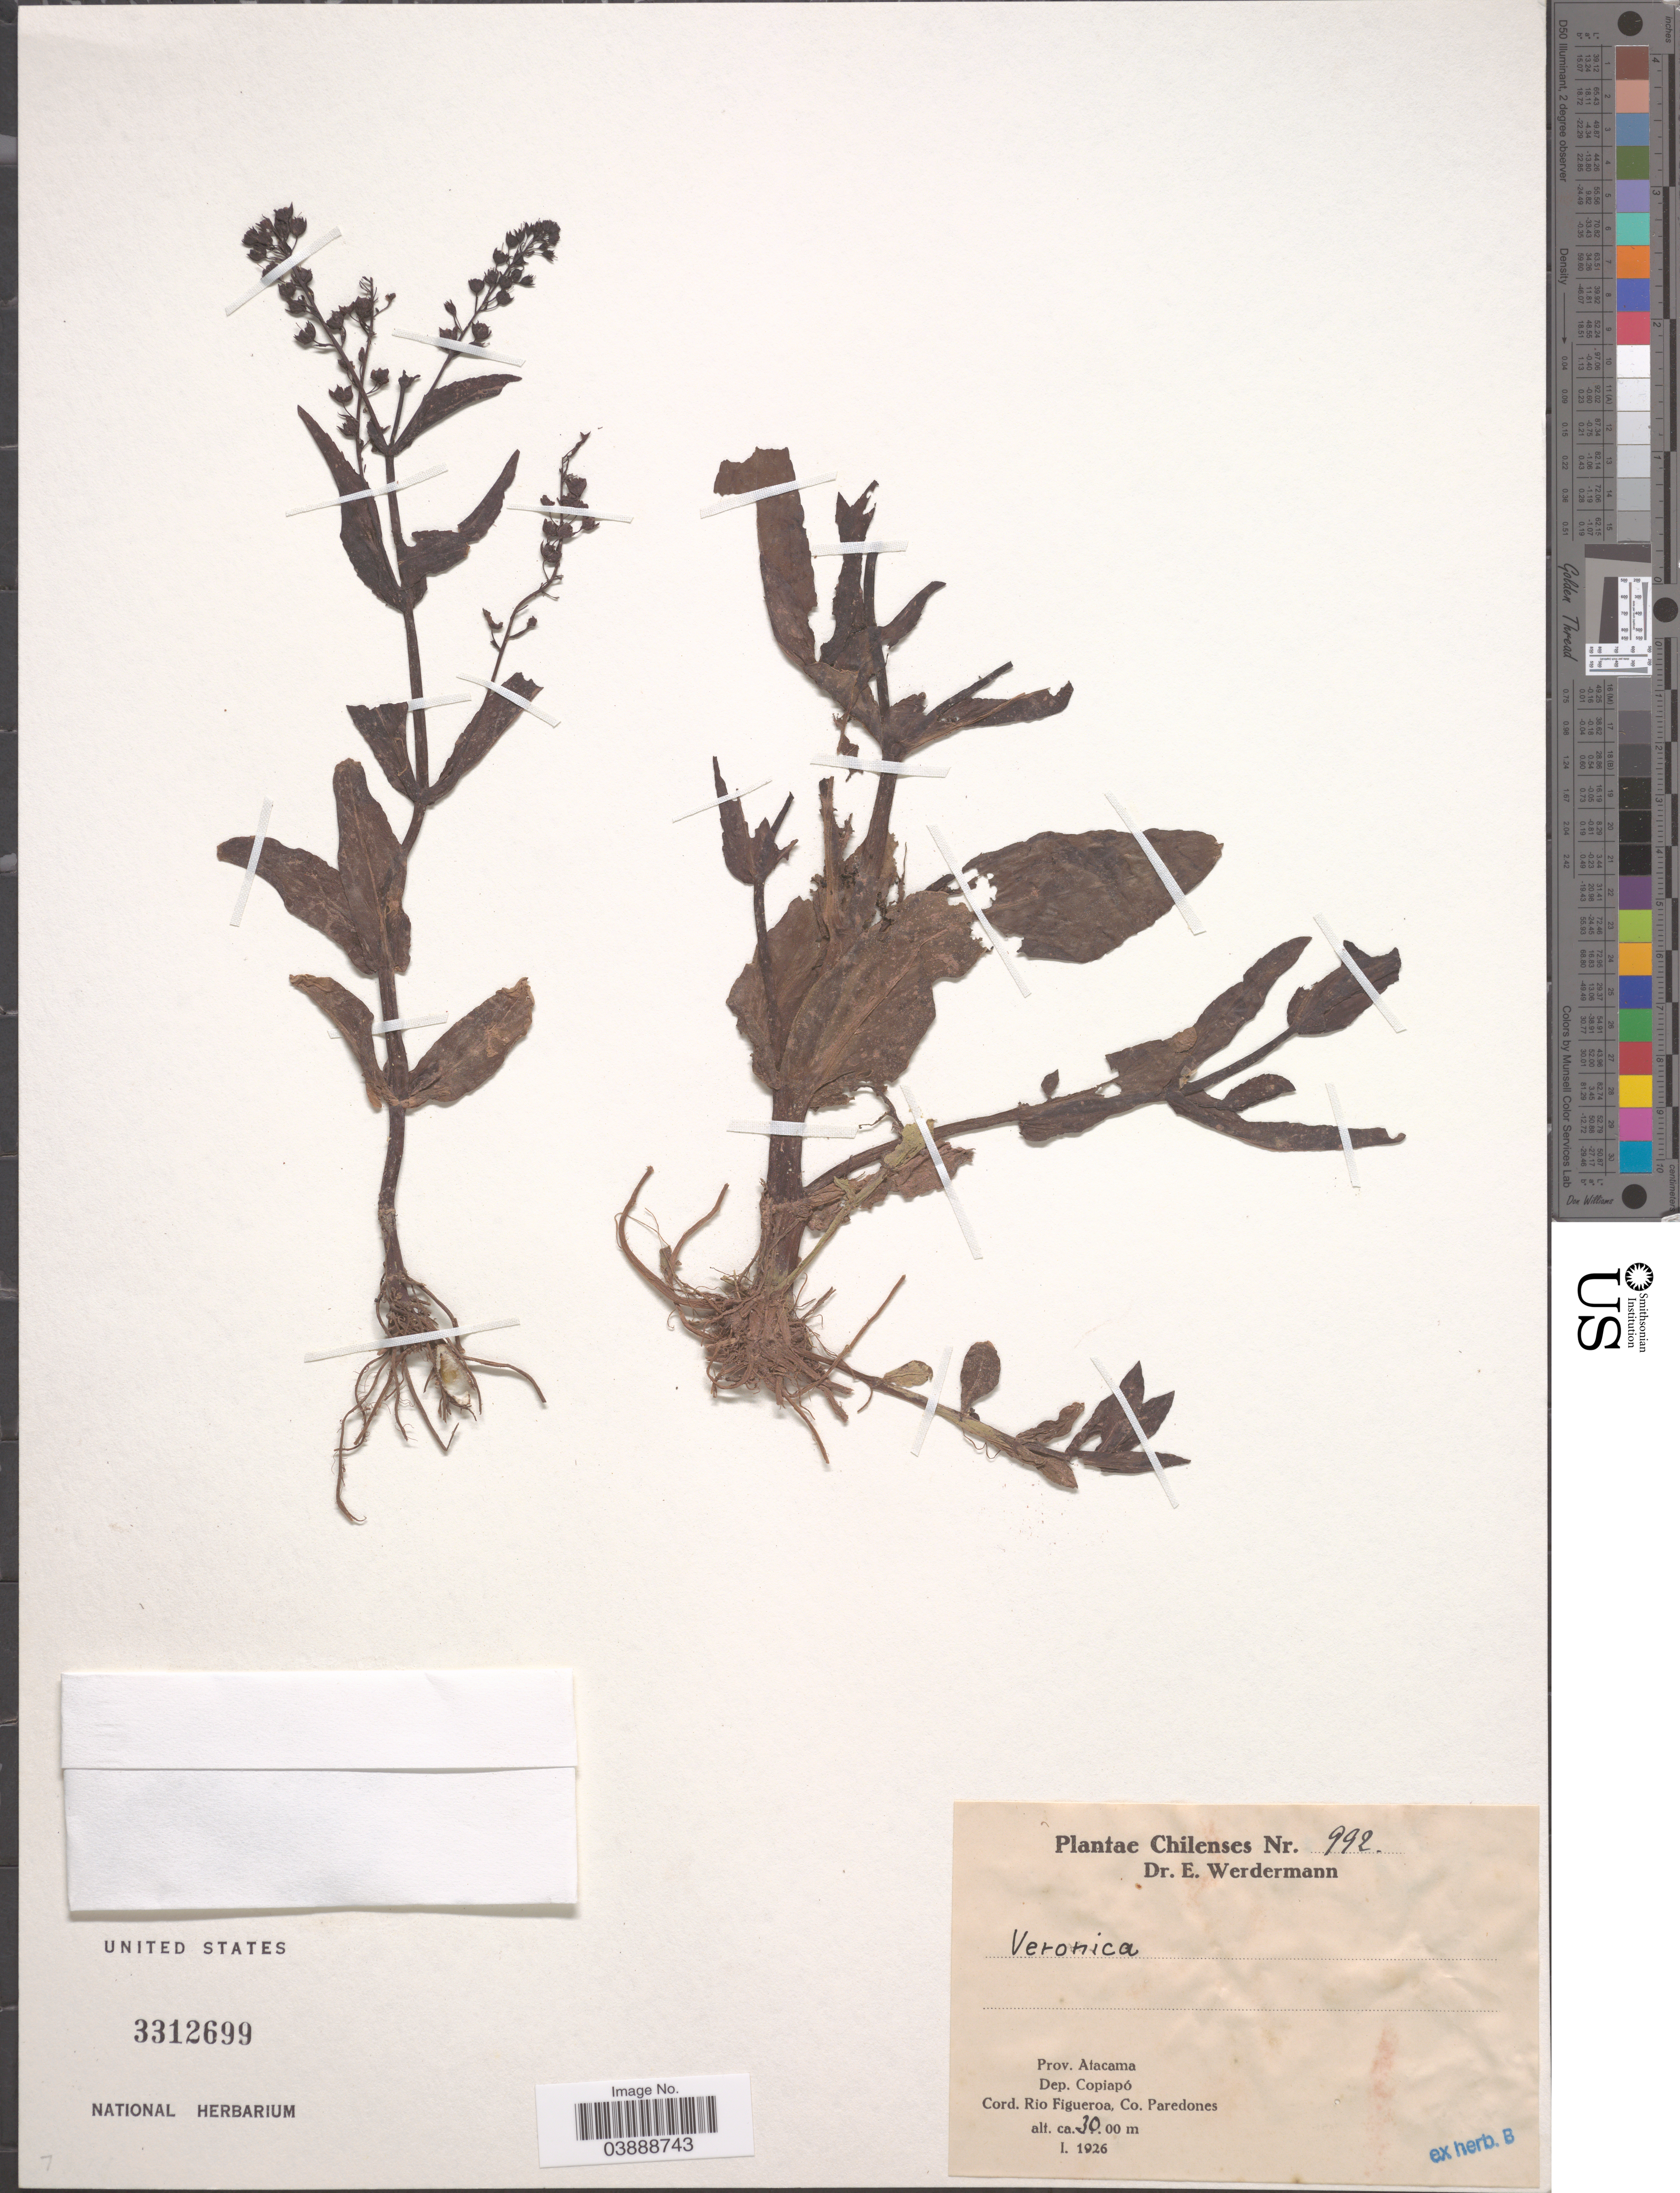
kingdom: Plantae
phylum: Tracheophyta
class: Magnoliopsida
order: Lamiales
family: Plantaginaceae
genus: Veronica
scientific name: Veronica anagallis-aquatica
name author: L.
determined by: Albach, Dirk C.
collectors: E. Werdermann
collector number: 992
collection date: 1926-01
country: Chile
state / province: Atacama (III)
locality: Dep. Copiapó. Cord. Rio Figueroa, Co. Paredones.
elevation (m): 3000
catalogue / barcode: US 3312699